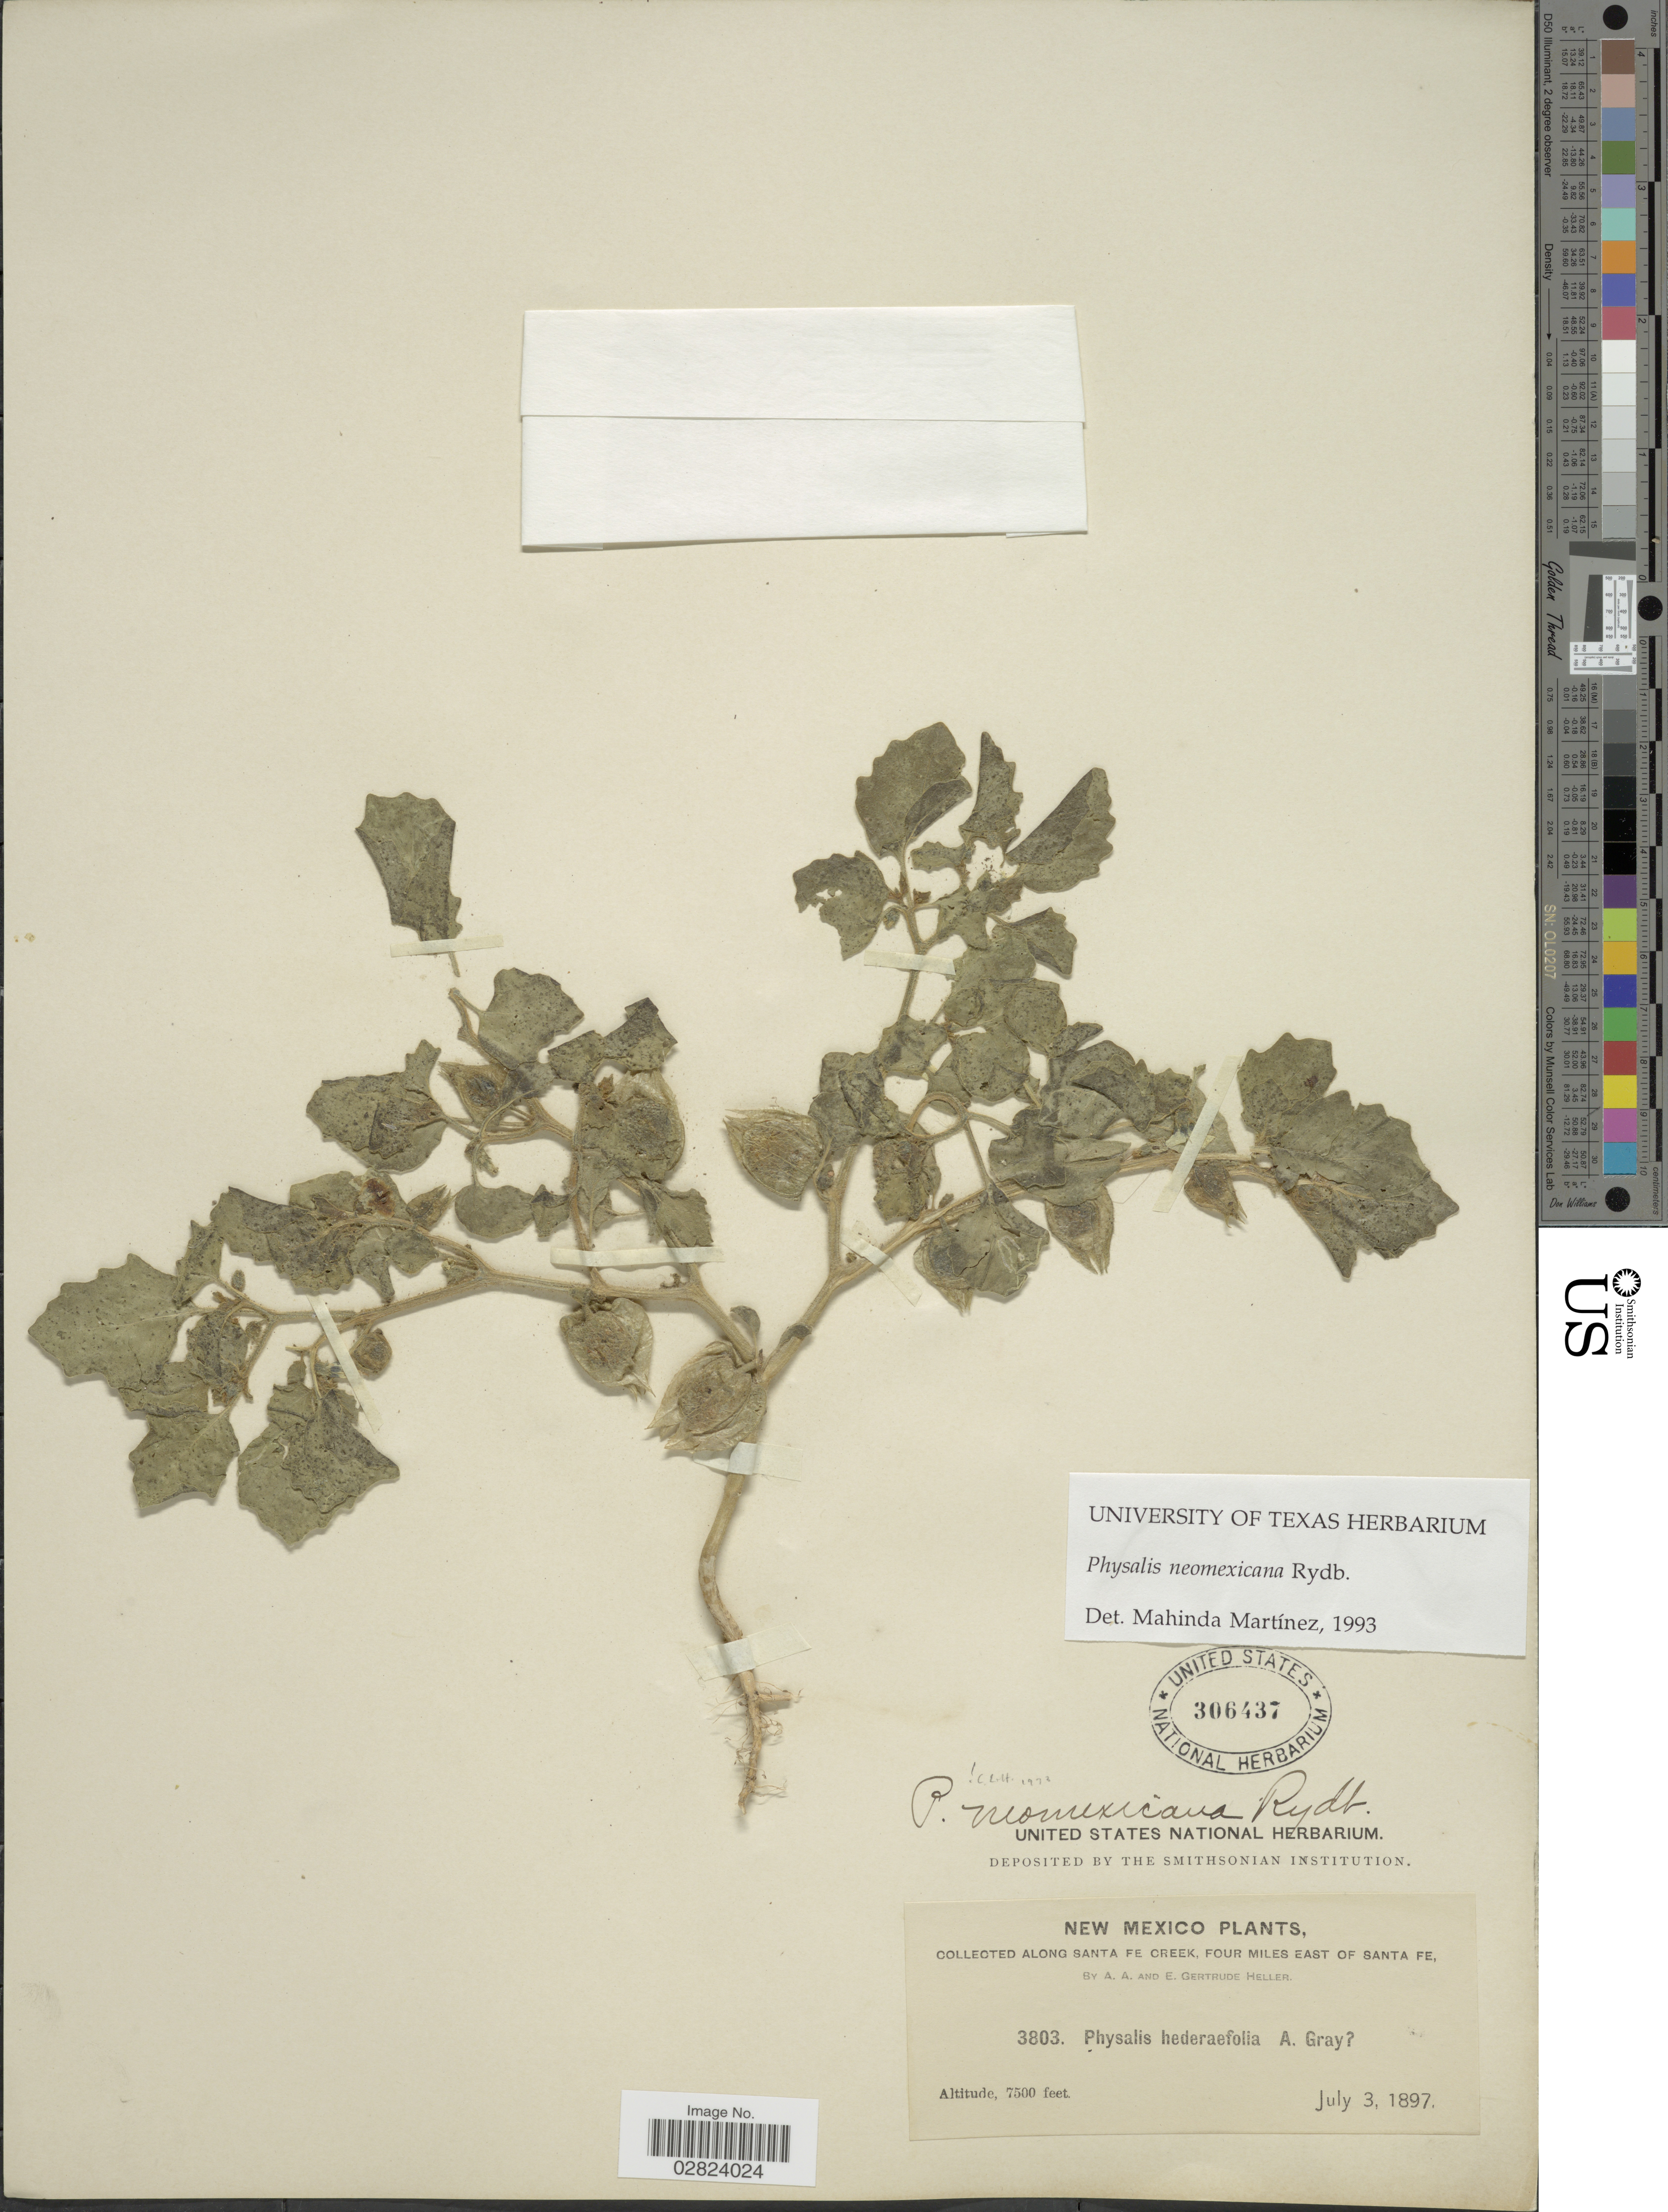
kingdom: Plantae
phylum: Tracheophyta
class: Magnoliopsida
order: Solanales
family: Solanaceae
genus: Physalis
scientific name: Physalis neomexicana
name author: Rydb.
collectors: A. A. Heller & E. Gertrude Heller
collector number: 3803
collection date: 1897-07-03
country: United States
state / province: New Mexico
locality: Santa Fe Creek, four miles east of Santa Fe.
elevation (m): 2286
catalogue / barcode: US 306437